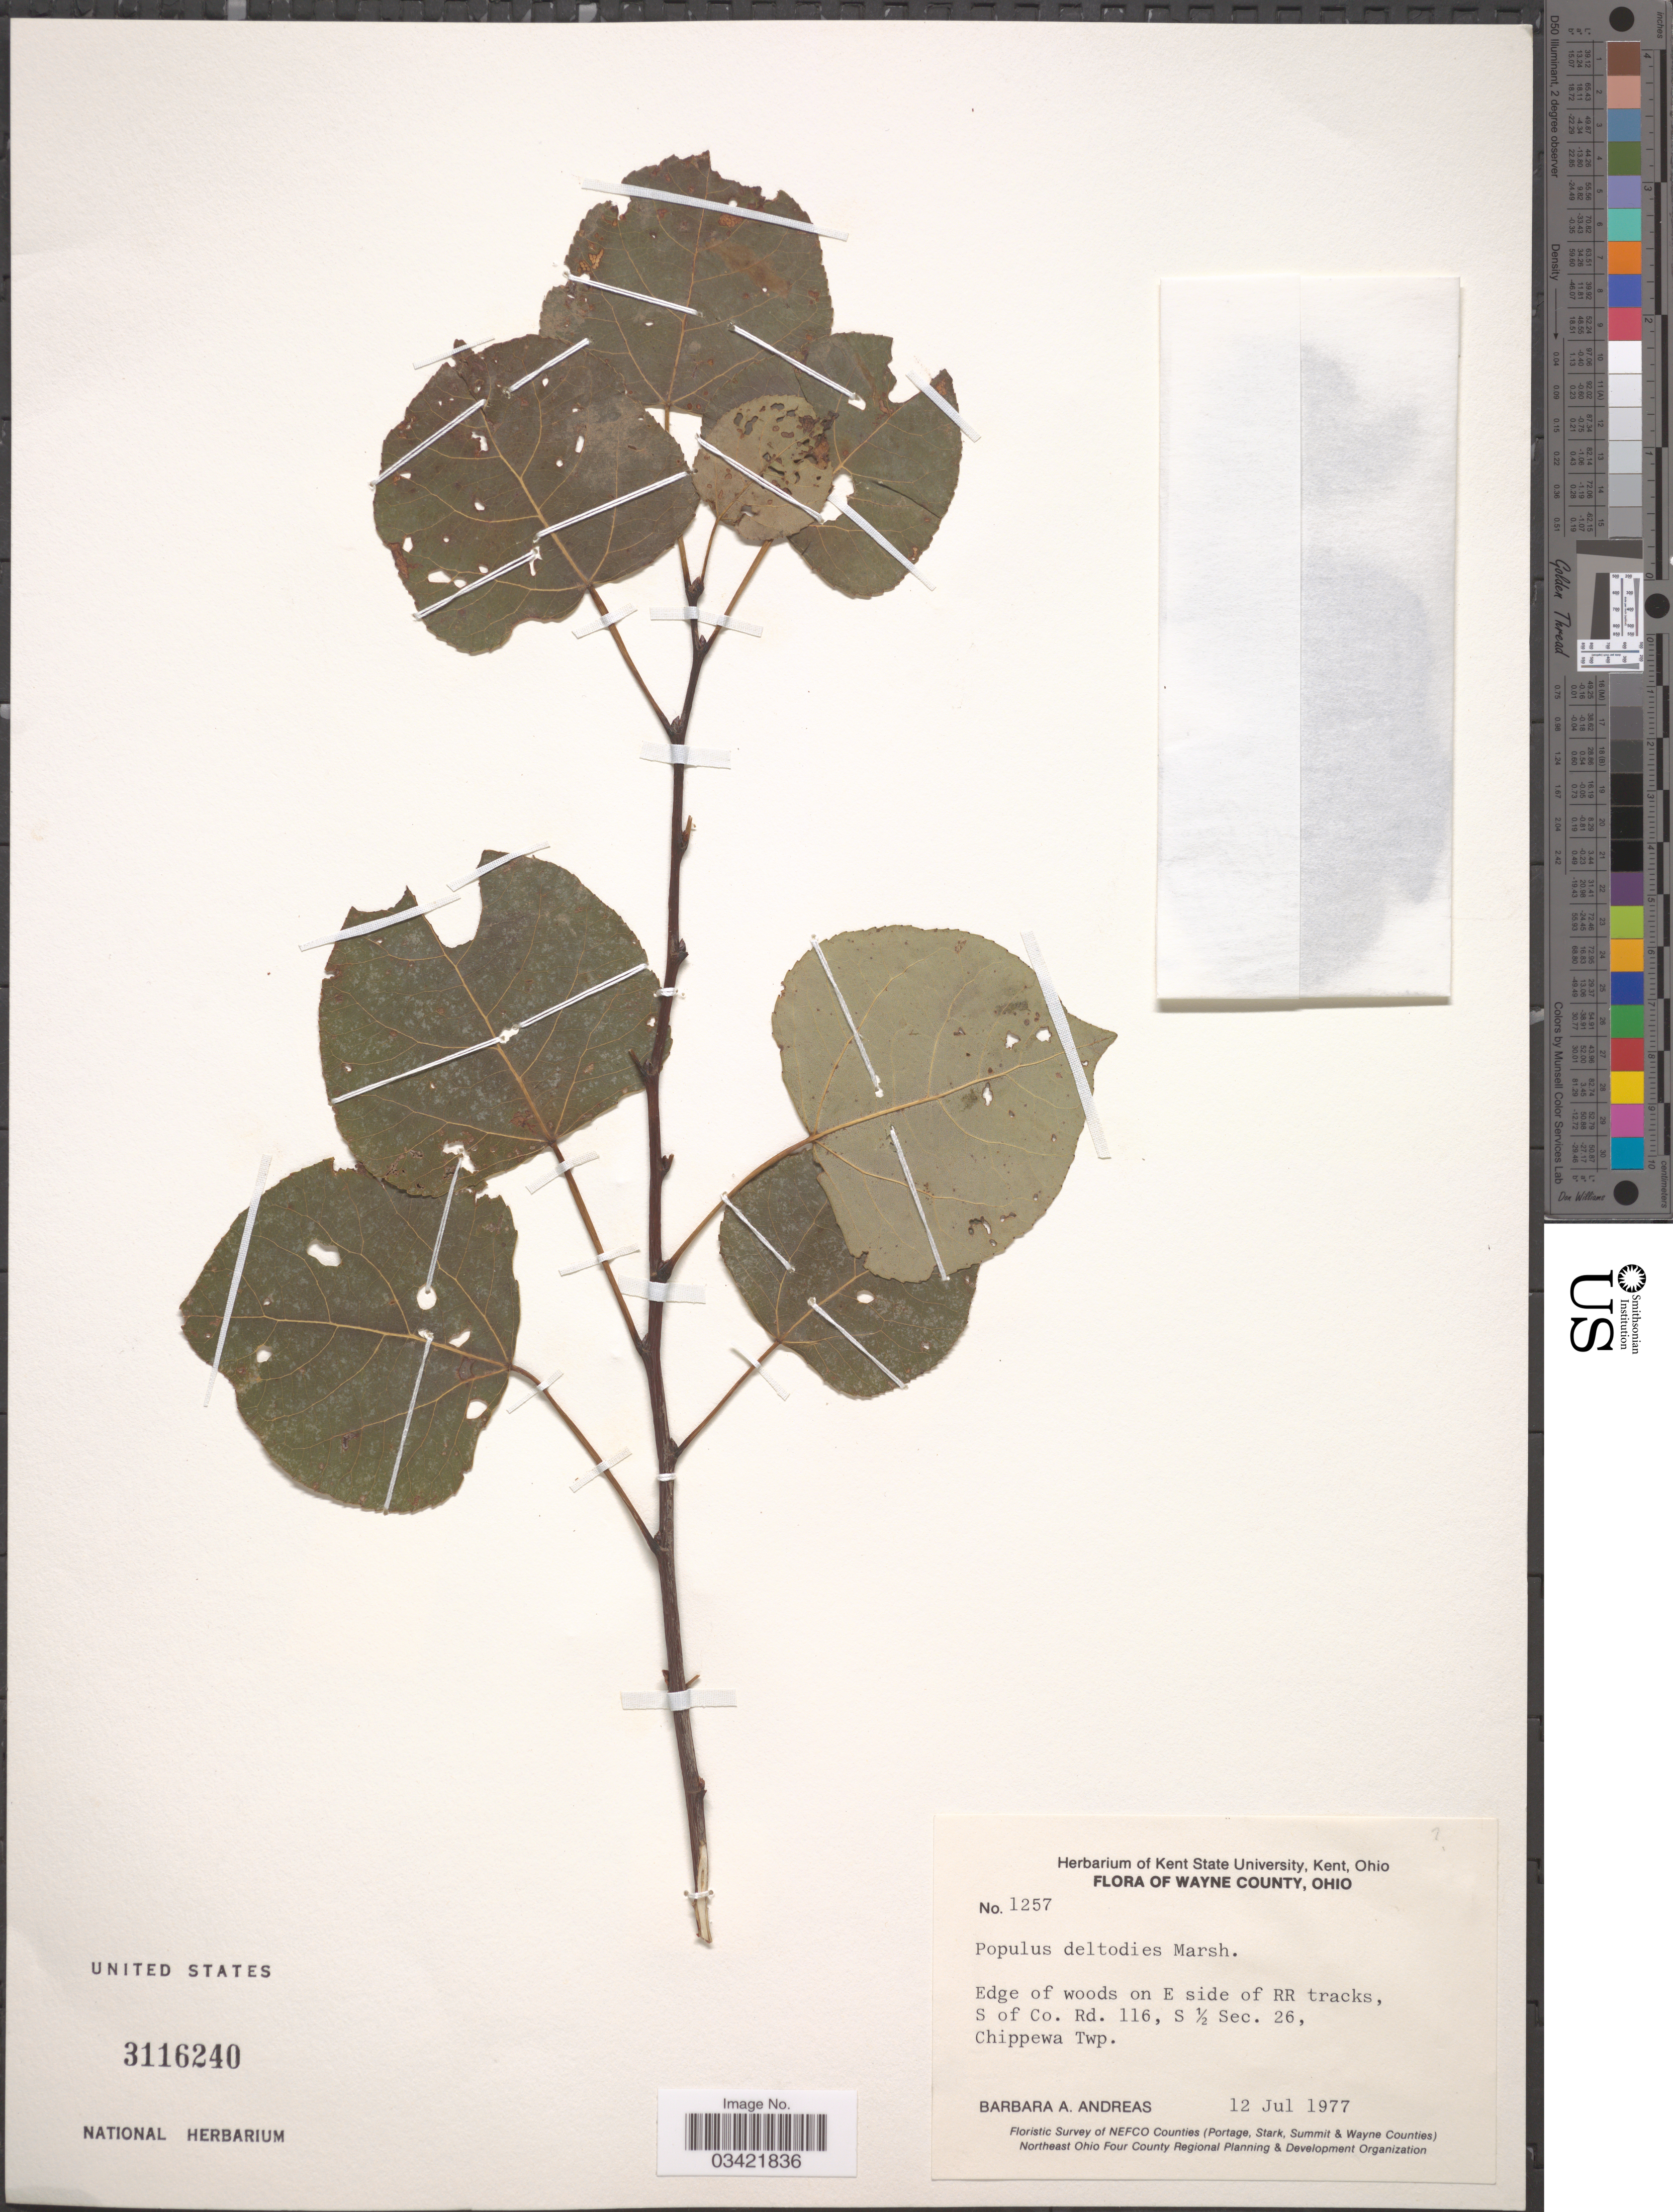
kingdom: Plantae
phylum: Tracheophyta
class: Magnoliopsida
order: Malpighiales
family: Salicaceae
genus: Populus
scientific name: Populus deltoides subsp. deltoides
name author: W. Bartram ex Marshall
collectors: B. A. Andreas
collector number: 1257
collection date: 1977-07-12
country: United States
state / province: Ohio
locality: Wayne County. Edge of woods on E side of RR tracks, S of Co. Rd. 116, S ½ Sec. 26, Chippewa Twp.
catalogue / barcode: US 3116240